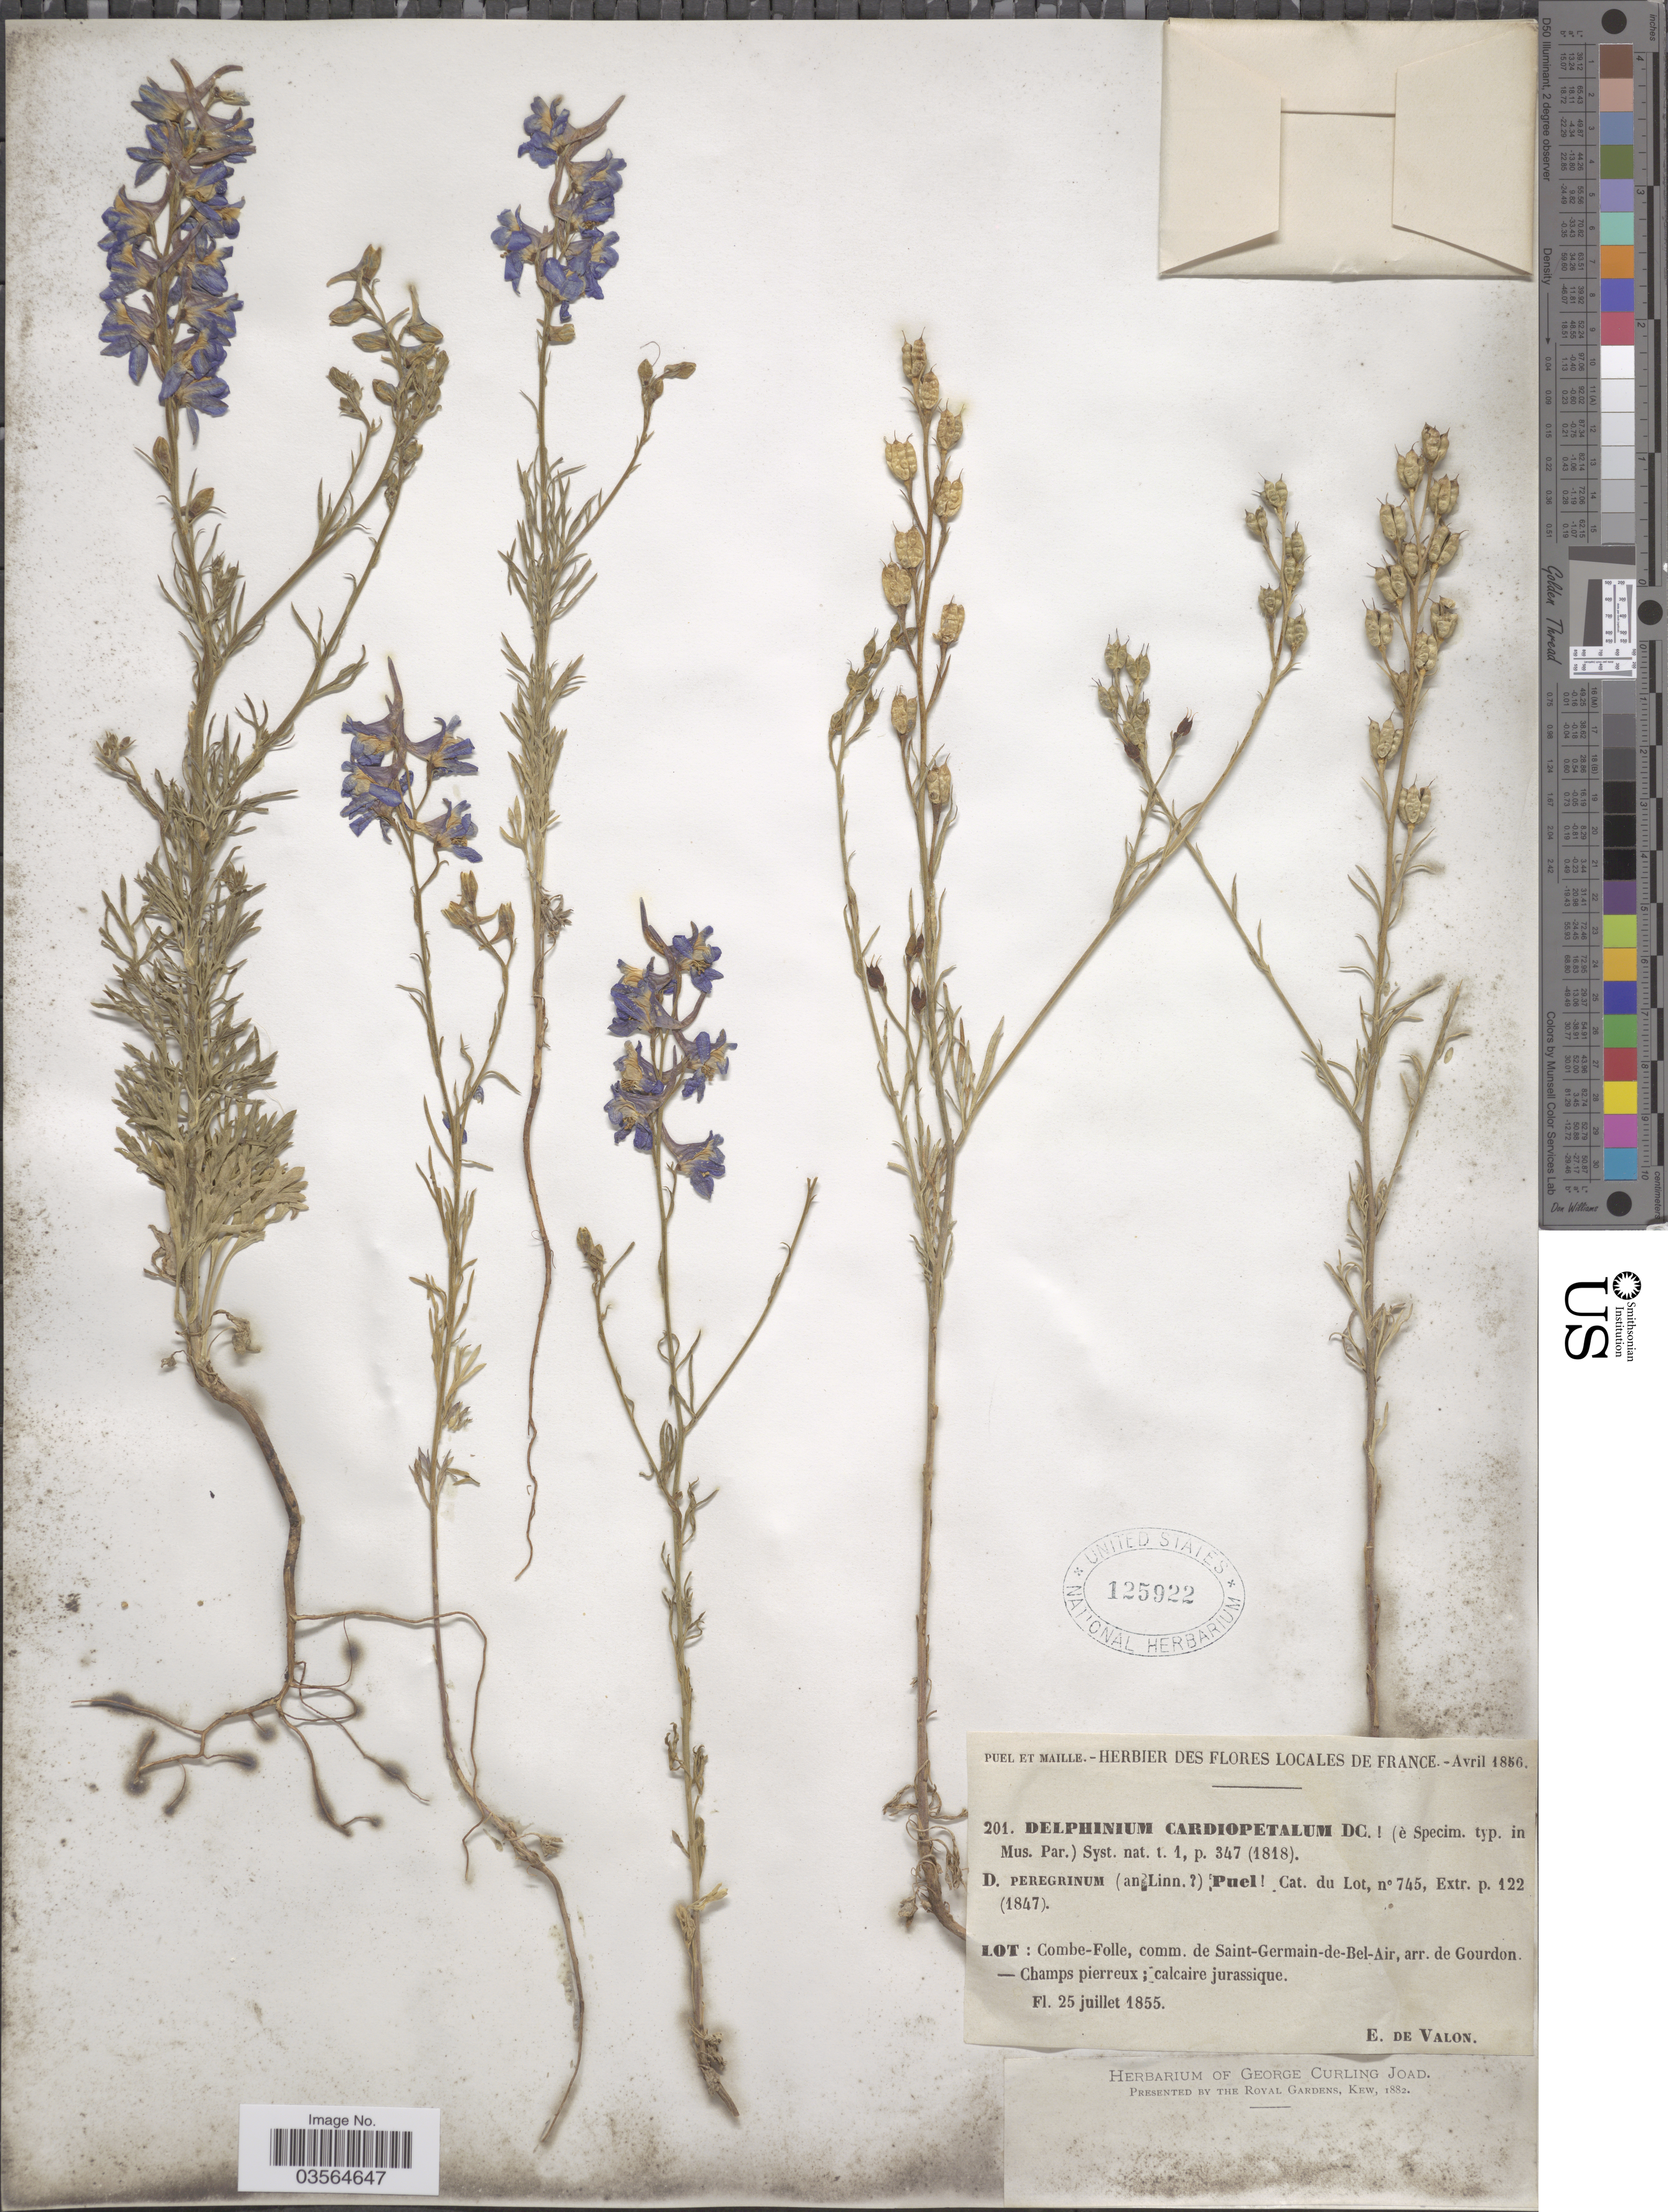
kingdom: Plantae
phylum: Tracheophyta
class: Magnoliopsida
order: Ranunculales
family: Ranunculaceae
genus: Delphinium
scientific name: Delphinium verdunense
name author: Balb.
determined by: Du Pasquier, P.-E.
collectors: E. De Valon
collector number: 201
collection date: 1855-07-25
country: France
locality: Lot: Combe-Folle, comm. de Saint-Germain-de-Bel-Air, arr. de Gourdon.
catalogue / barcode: US 125922